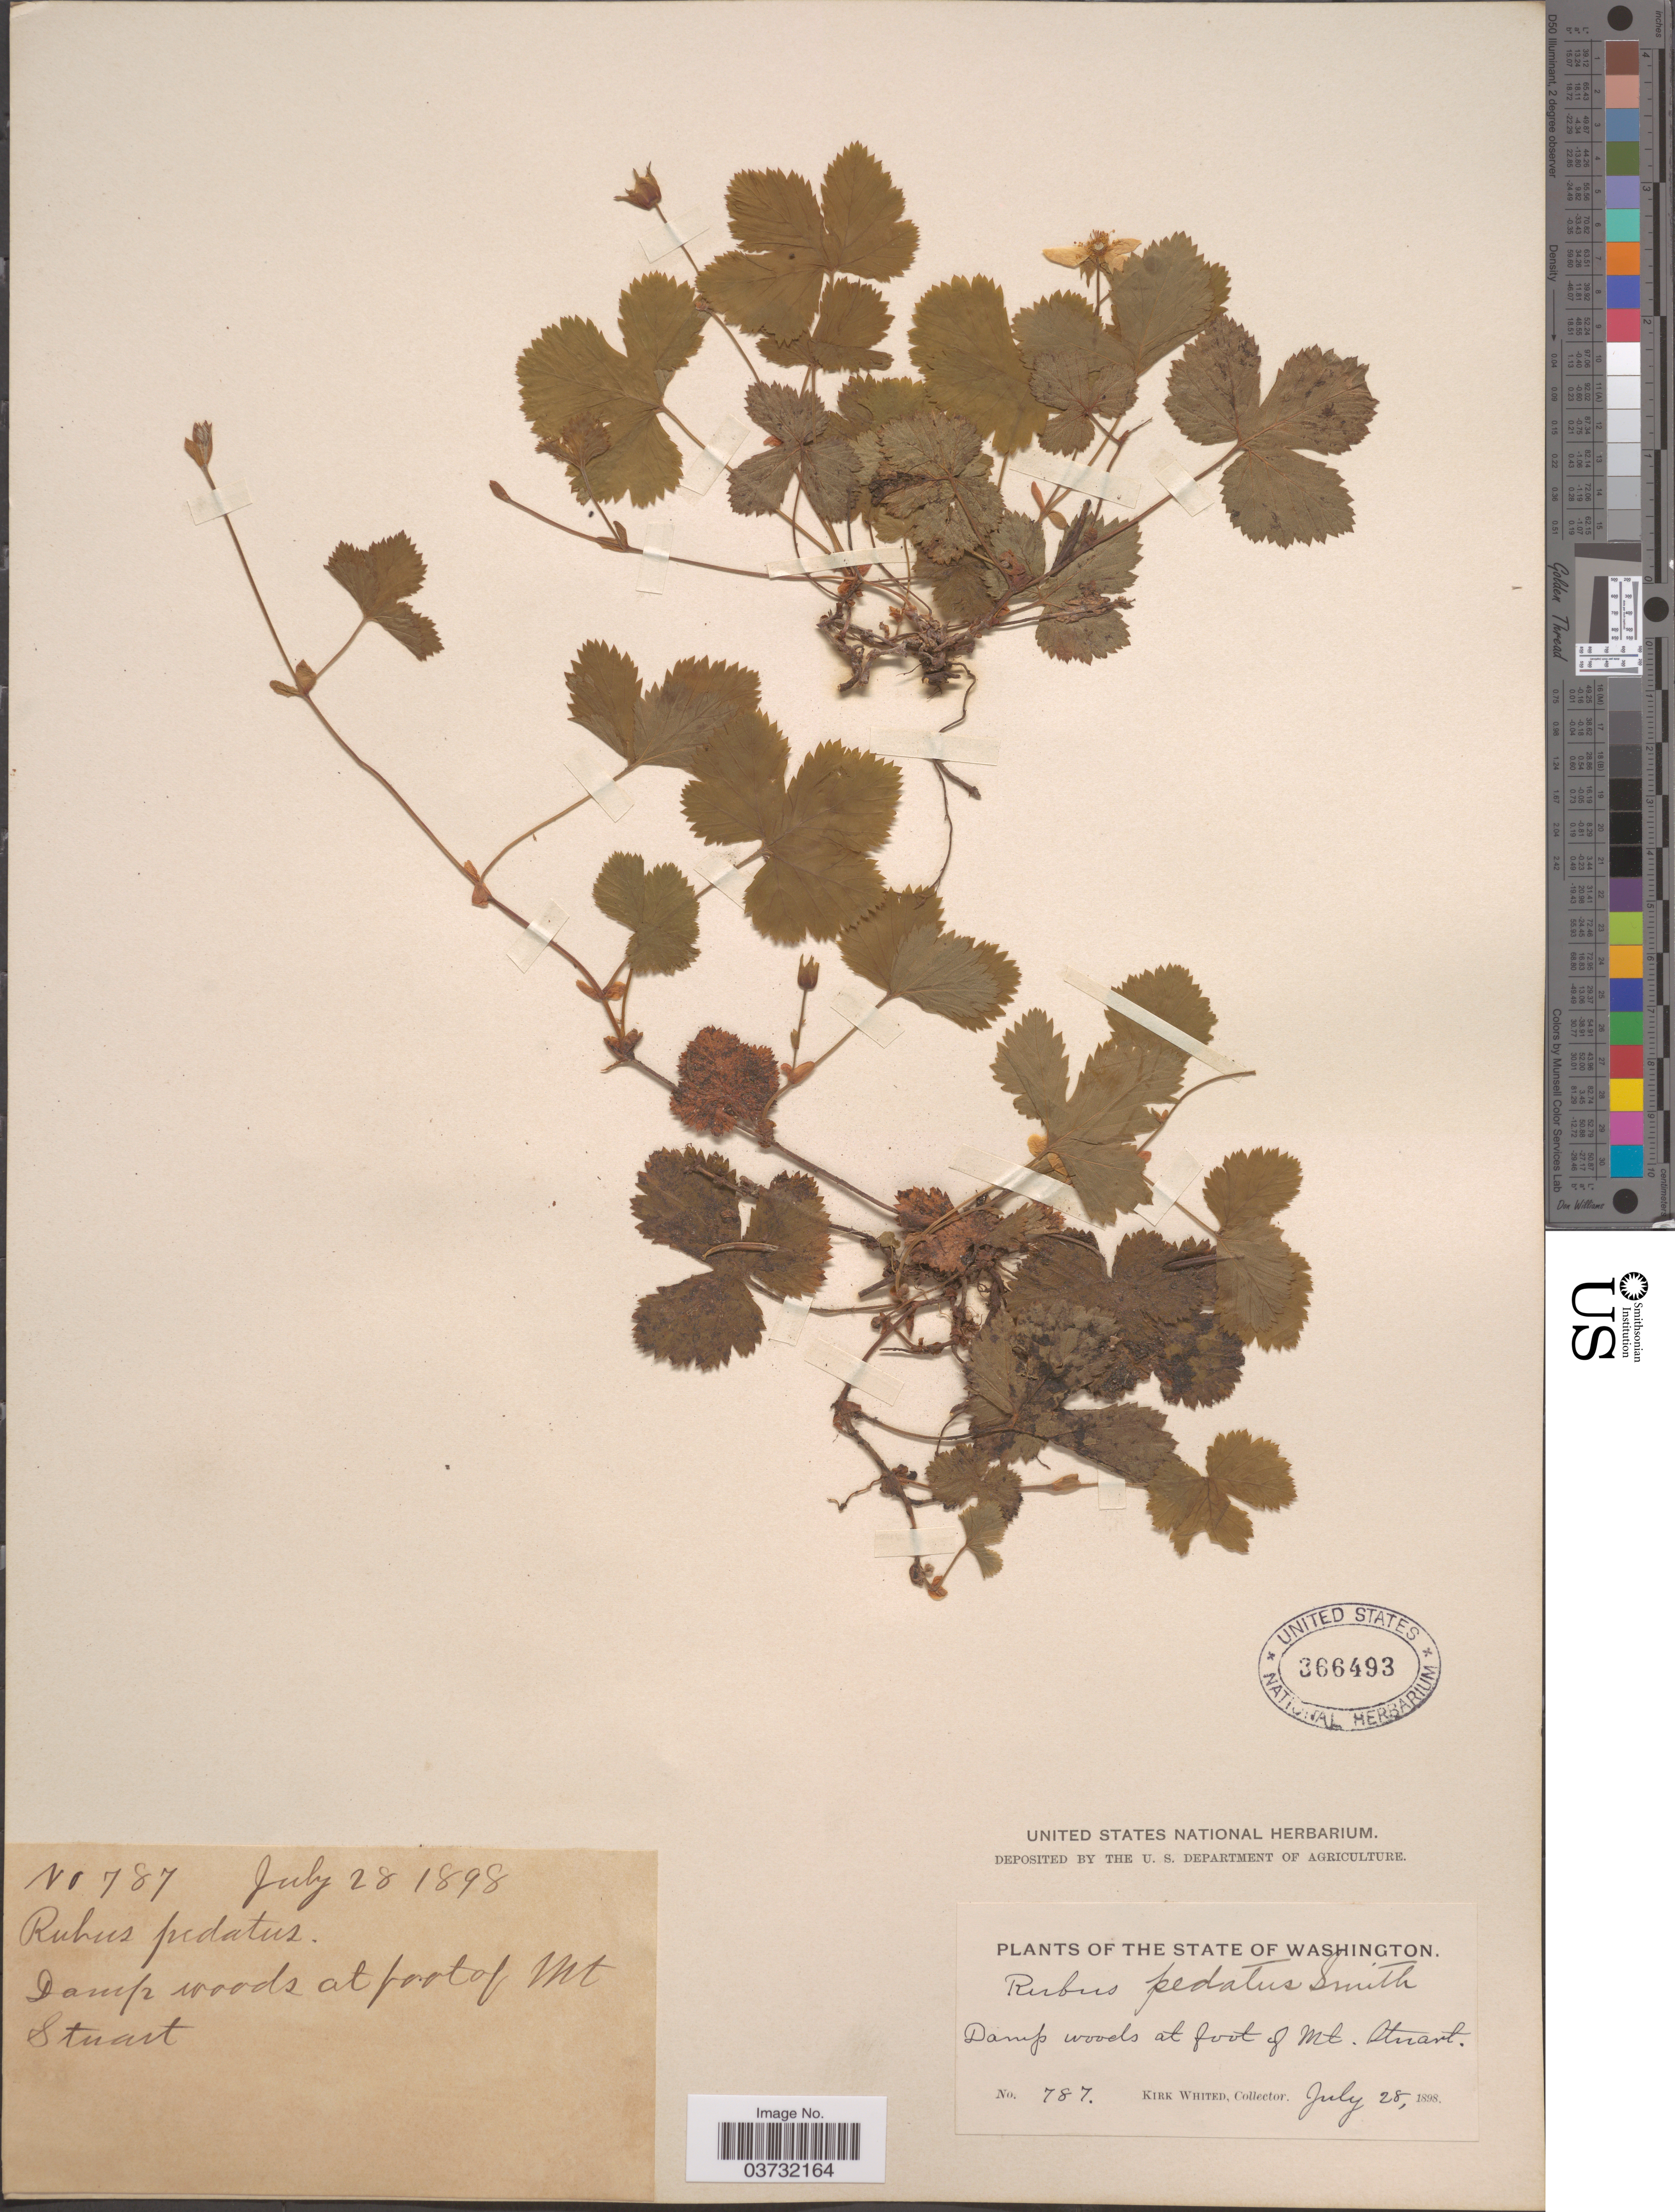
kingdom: Plantae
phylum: Tracheophyta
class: Magnoliopsida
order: Rosales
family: Rosaceae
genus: Rubus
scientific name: Rubus pedatus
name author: Sm.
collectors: K. Whited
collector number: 787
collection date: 1898-07-28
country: United States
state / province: Washington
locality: At foot of Mt. Stuart.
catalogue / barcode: US 366493